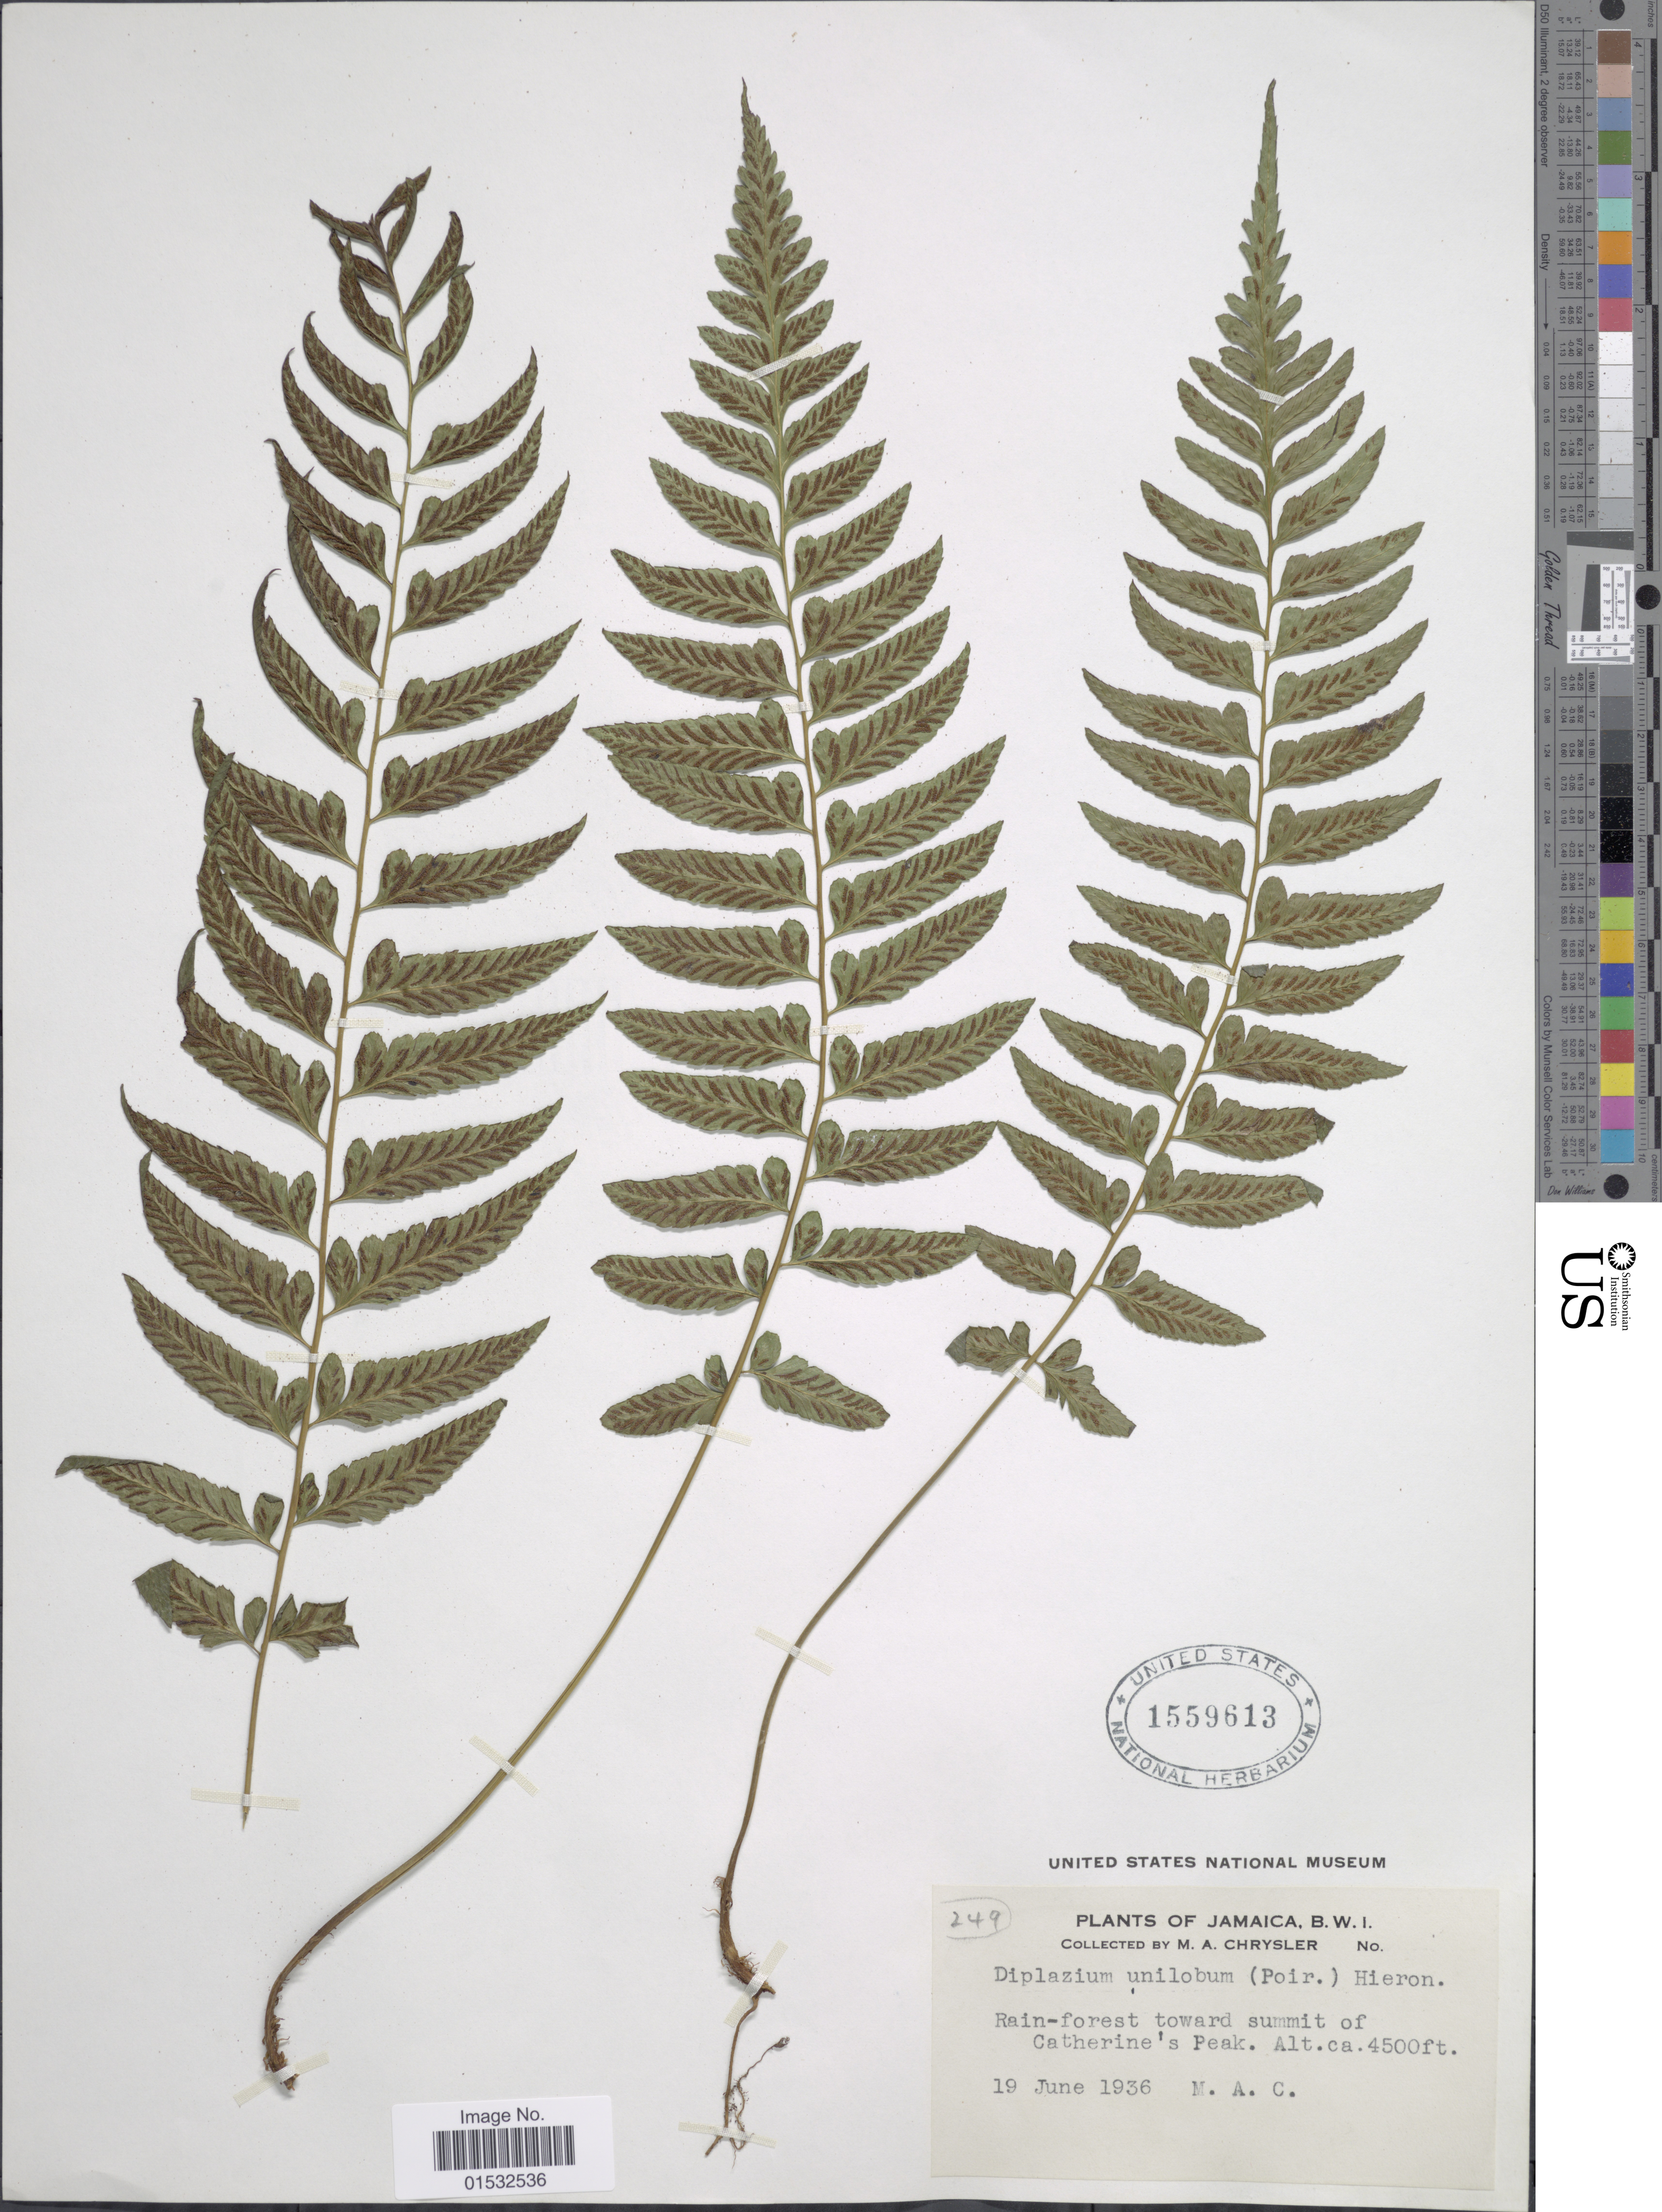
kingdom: Plantae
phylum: Tracheophyta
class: Polypodiopsida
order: Polypodiales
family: Athyriaceae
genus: Diplazium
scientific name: Diplazium unilobum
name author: (Poir.) Hieron.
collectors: M. A. Chrysler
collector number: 249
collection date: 1936-06-19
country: Jamaica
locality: Rain-forest toward summit of Catherine's Peak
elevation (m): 1372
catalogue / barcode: US 1559613